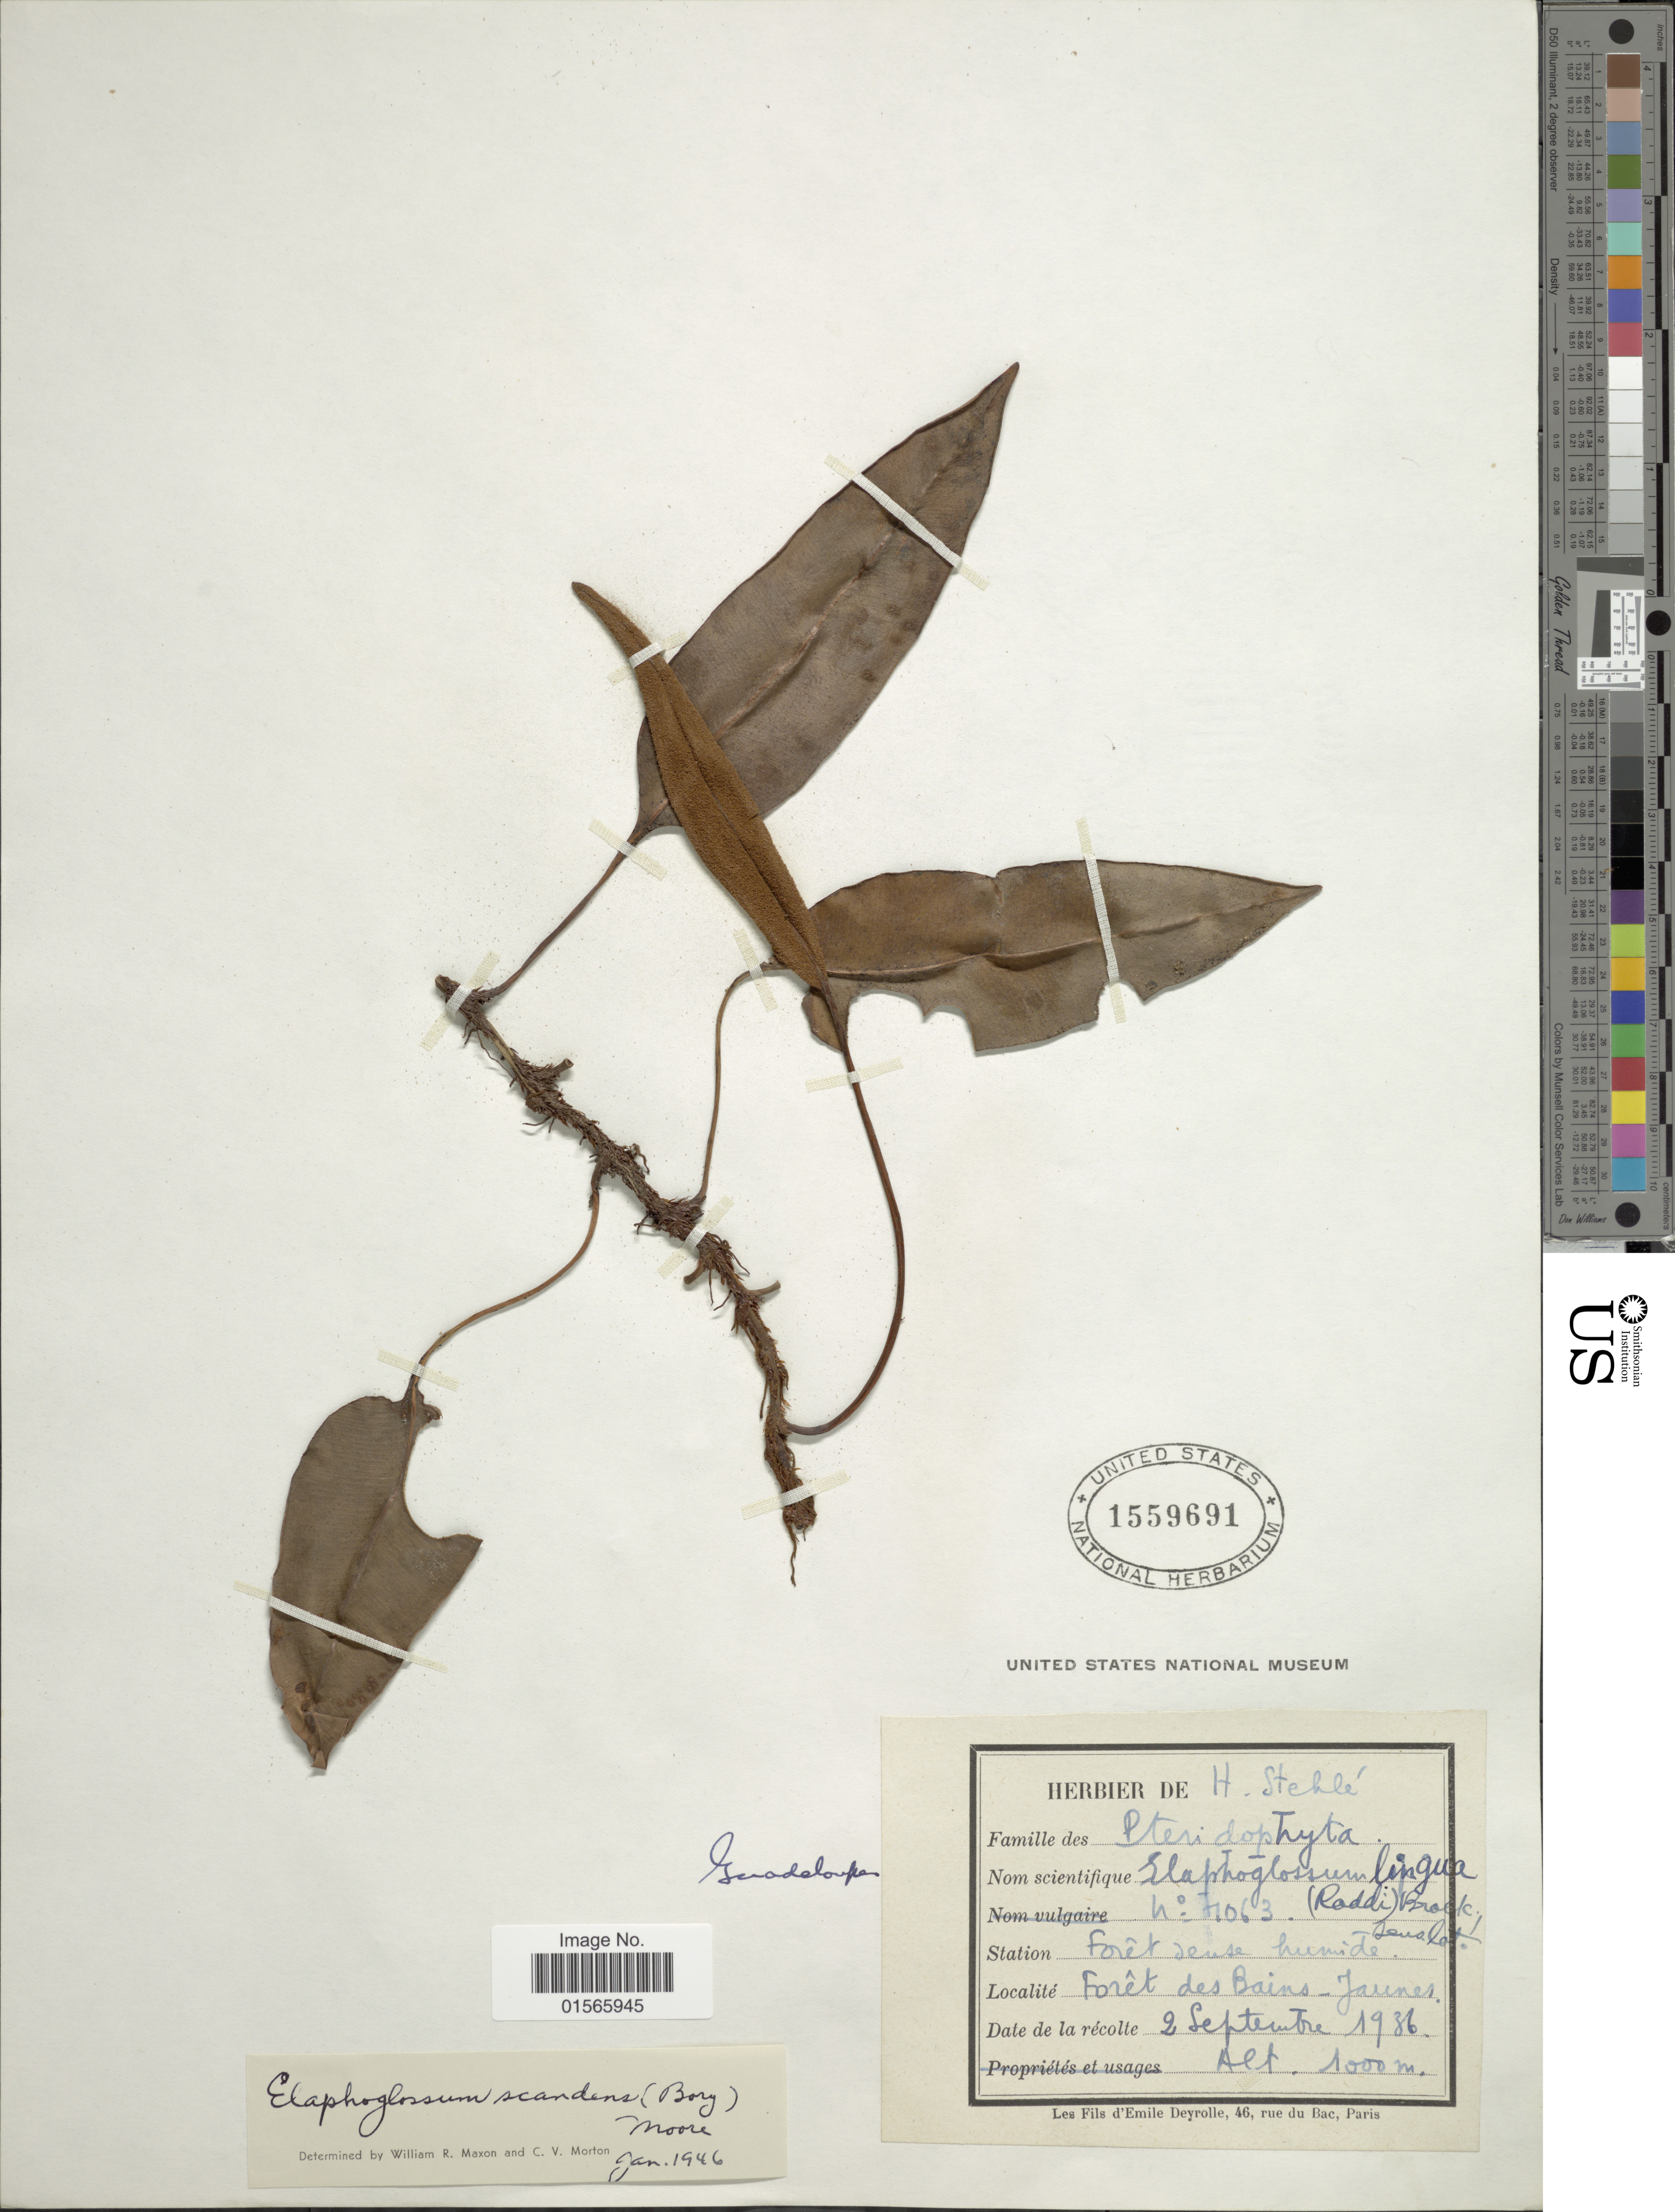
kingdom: Plantae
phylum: Tracheophyta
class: Polypodiopsida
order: Polypodiales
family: Dryopteridaceae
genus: Elaphoglossum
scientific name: Elaphoglossum scandens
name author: (Bory ex Fée) T. Moore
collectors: ex herb. H. Stehlé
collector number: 1063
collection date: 1936-09-02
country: Guadeloupe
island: Leeward Is.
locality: Forêt dense humide. Forêt de Bains-Jaunes.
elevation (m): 1000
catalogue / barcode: US 1559691